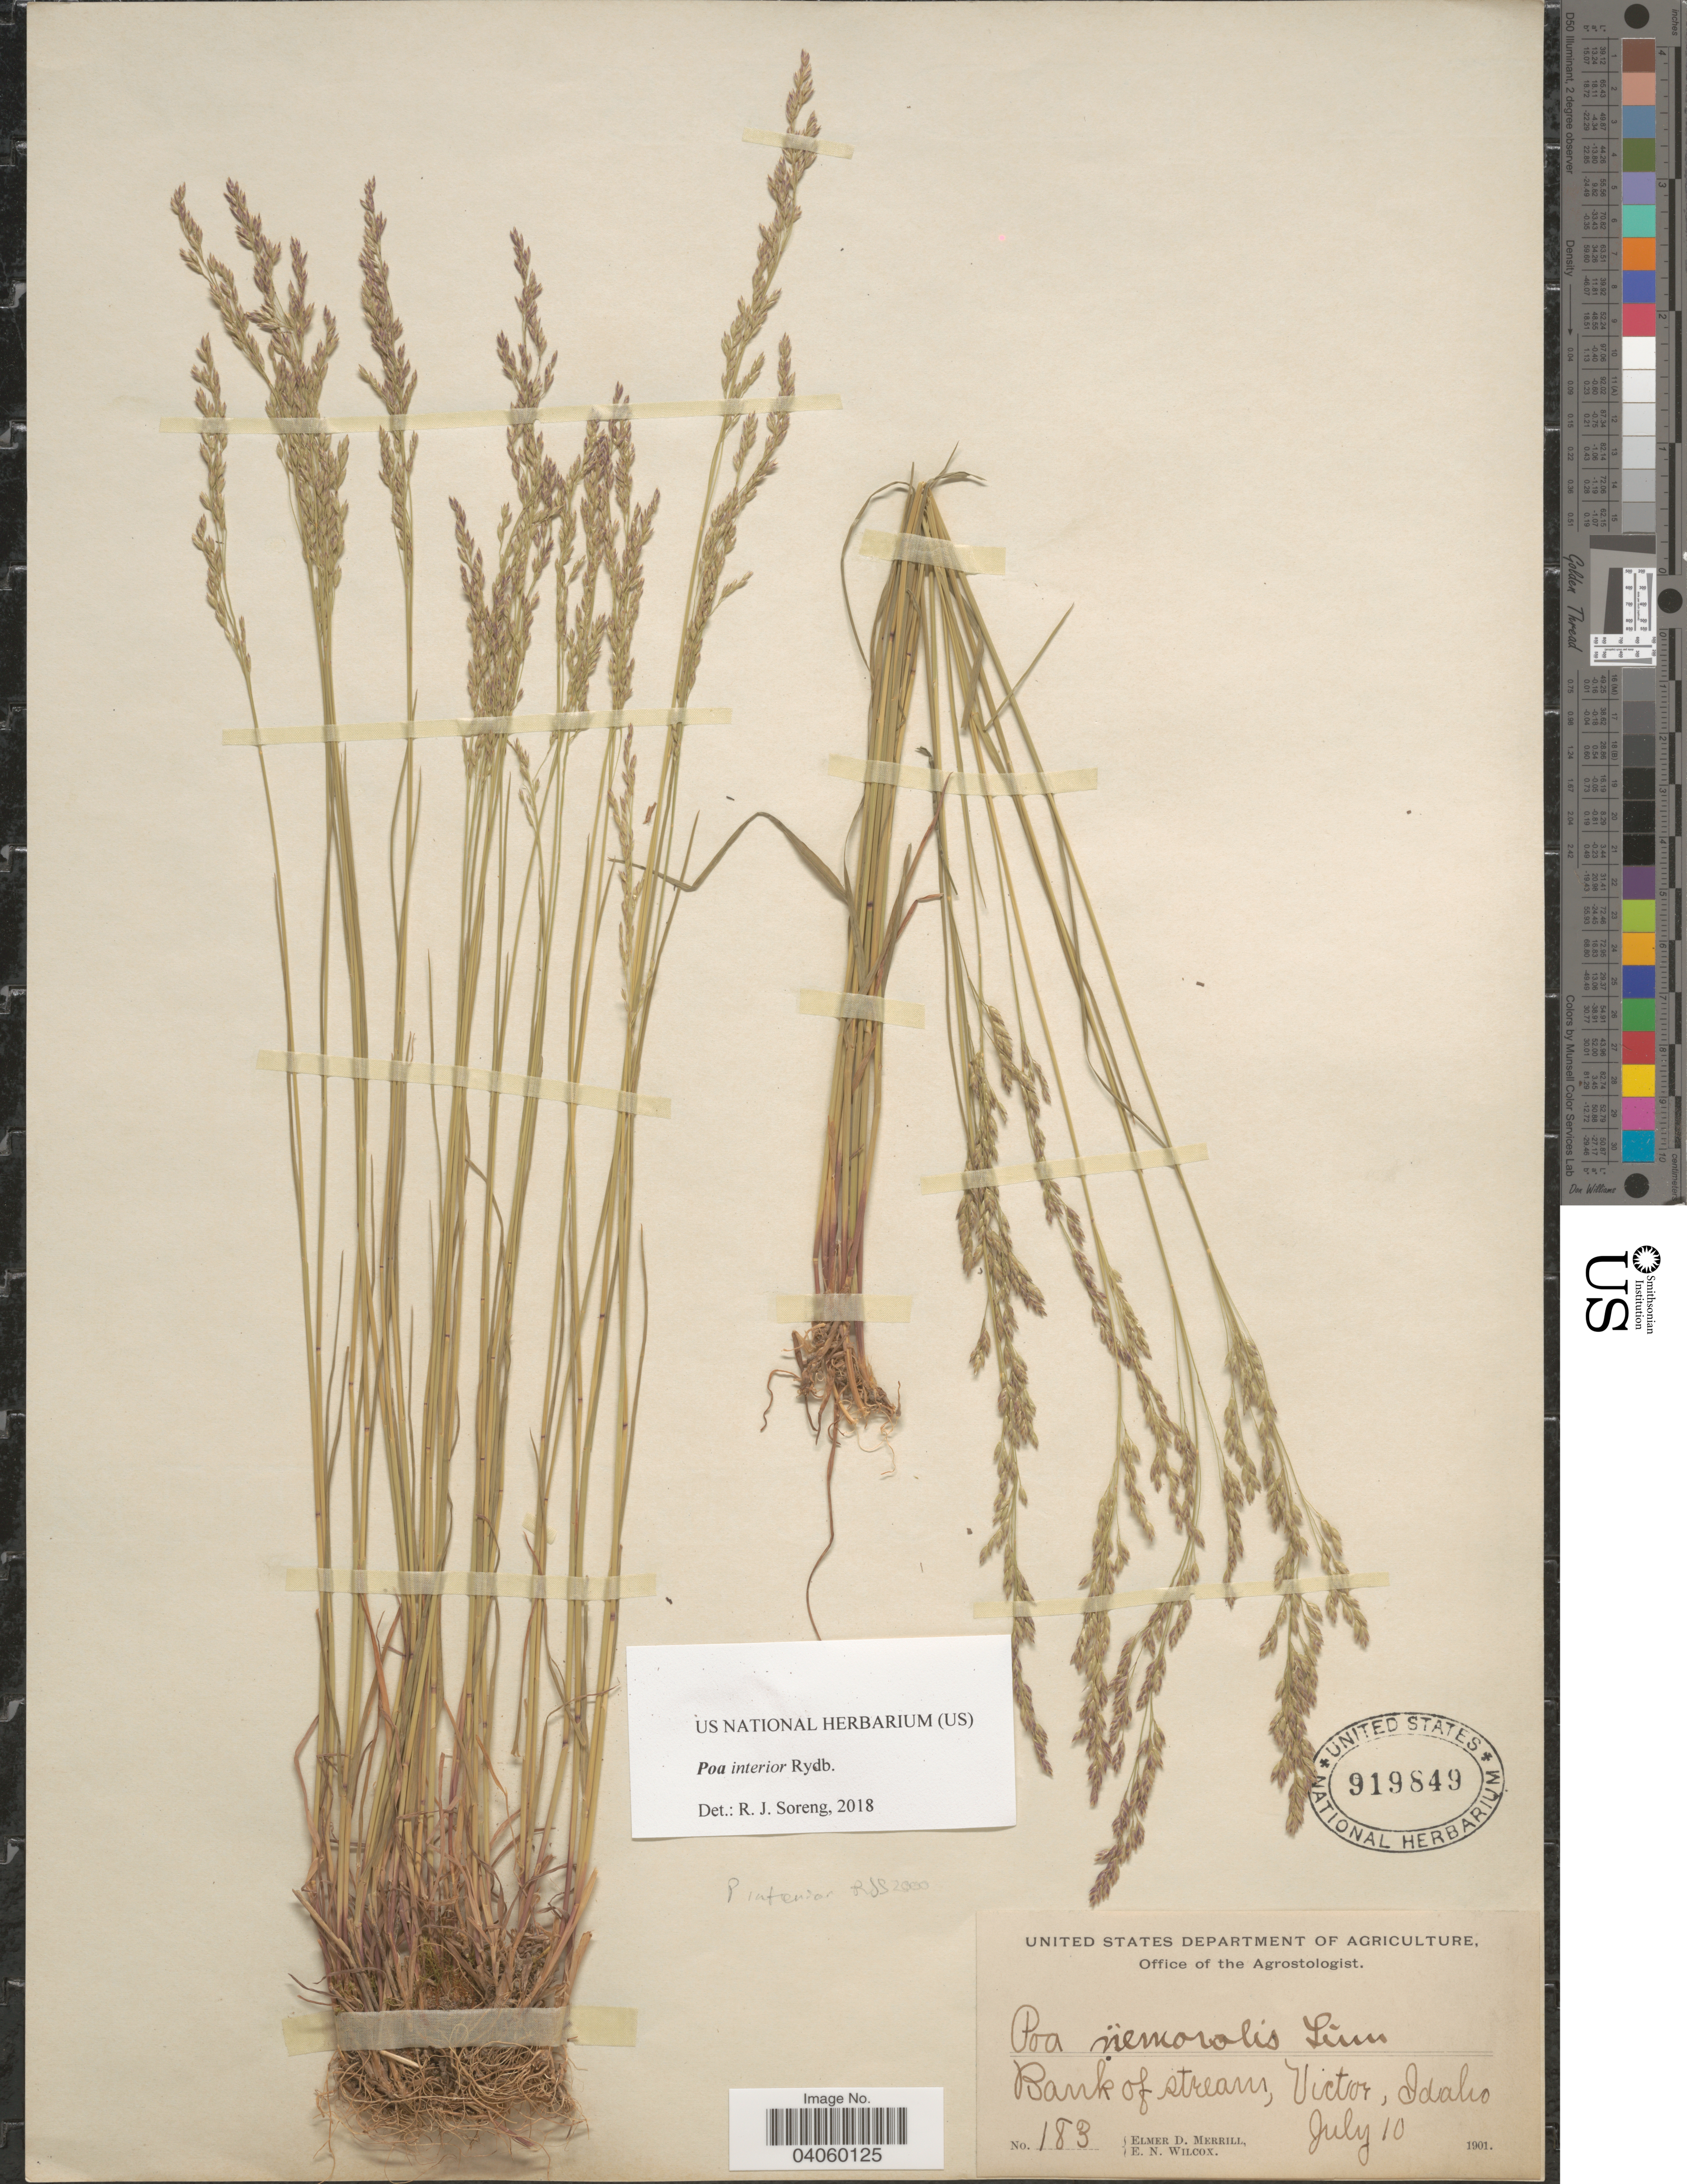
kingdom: Plantae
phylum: Tracheophyta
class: Liliopsida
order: Poales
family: Poaceae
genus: Poa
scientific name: Poa interior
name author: Rydb.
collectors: E. D. Merrill & E. Wilcox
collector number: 183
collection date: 1901-07-10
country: United States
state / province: Idaho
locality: Bank of stream, Victor.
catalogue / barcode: US 919849